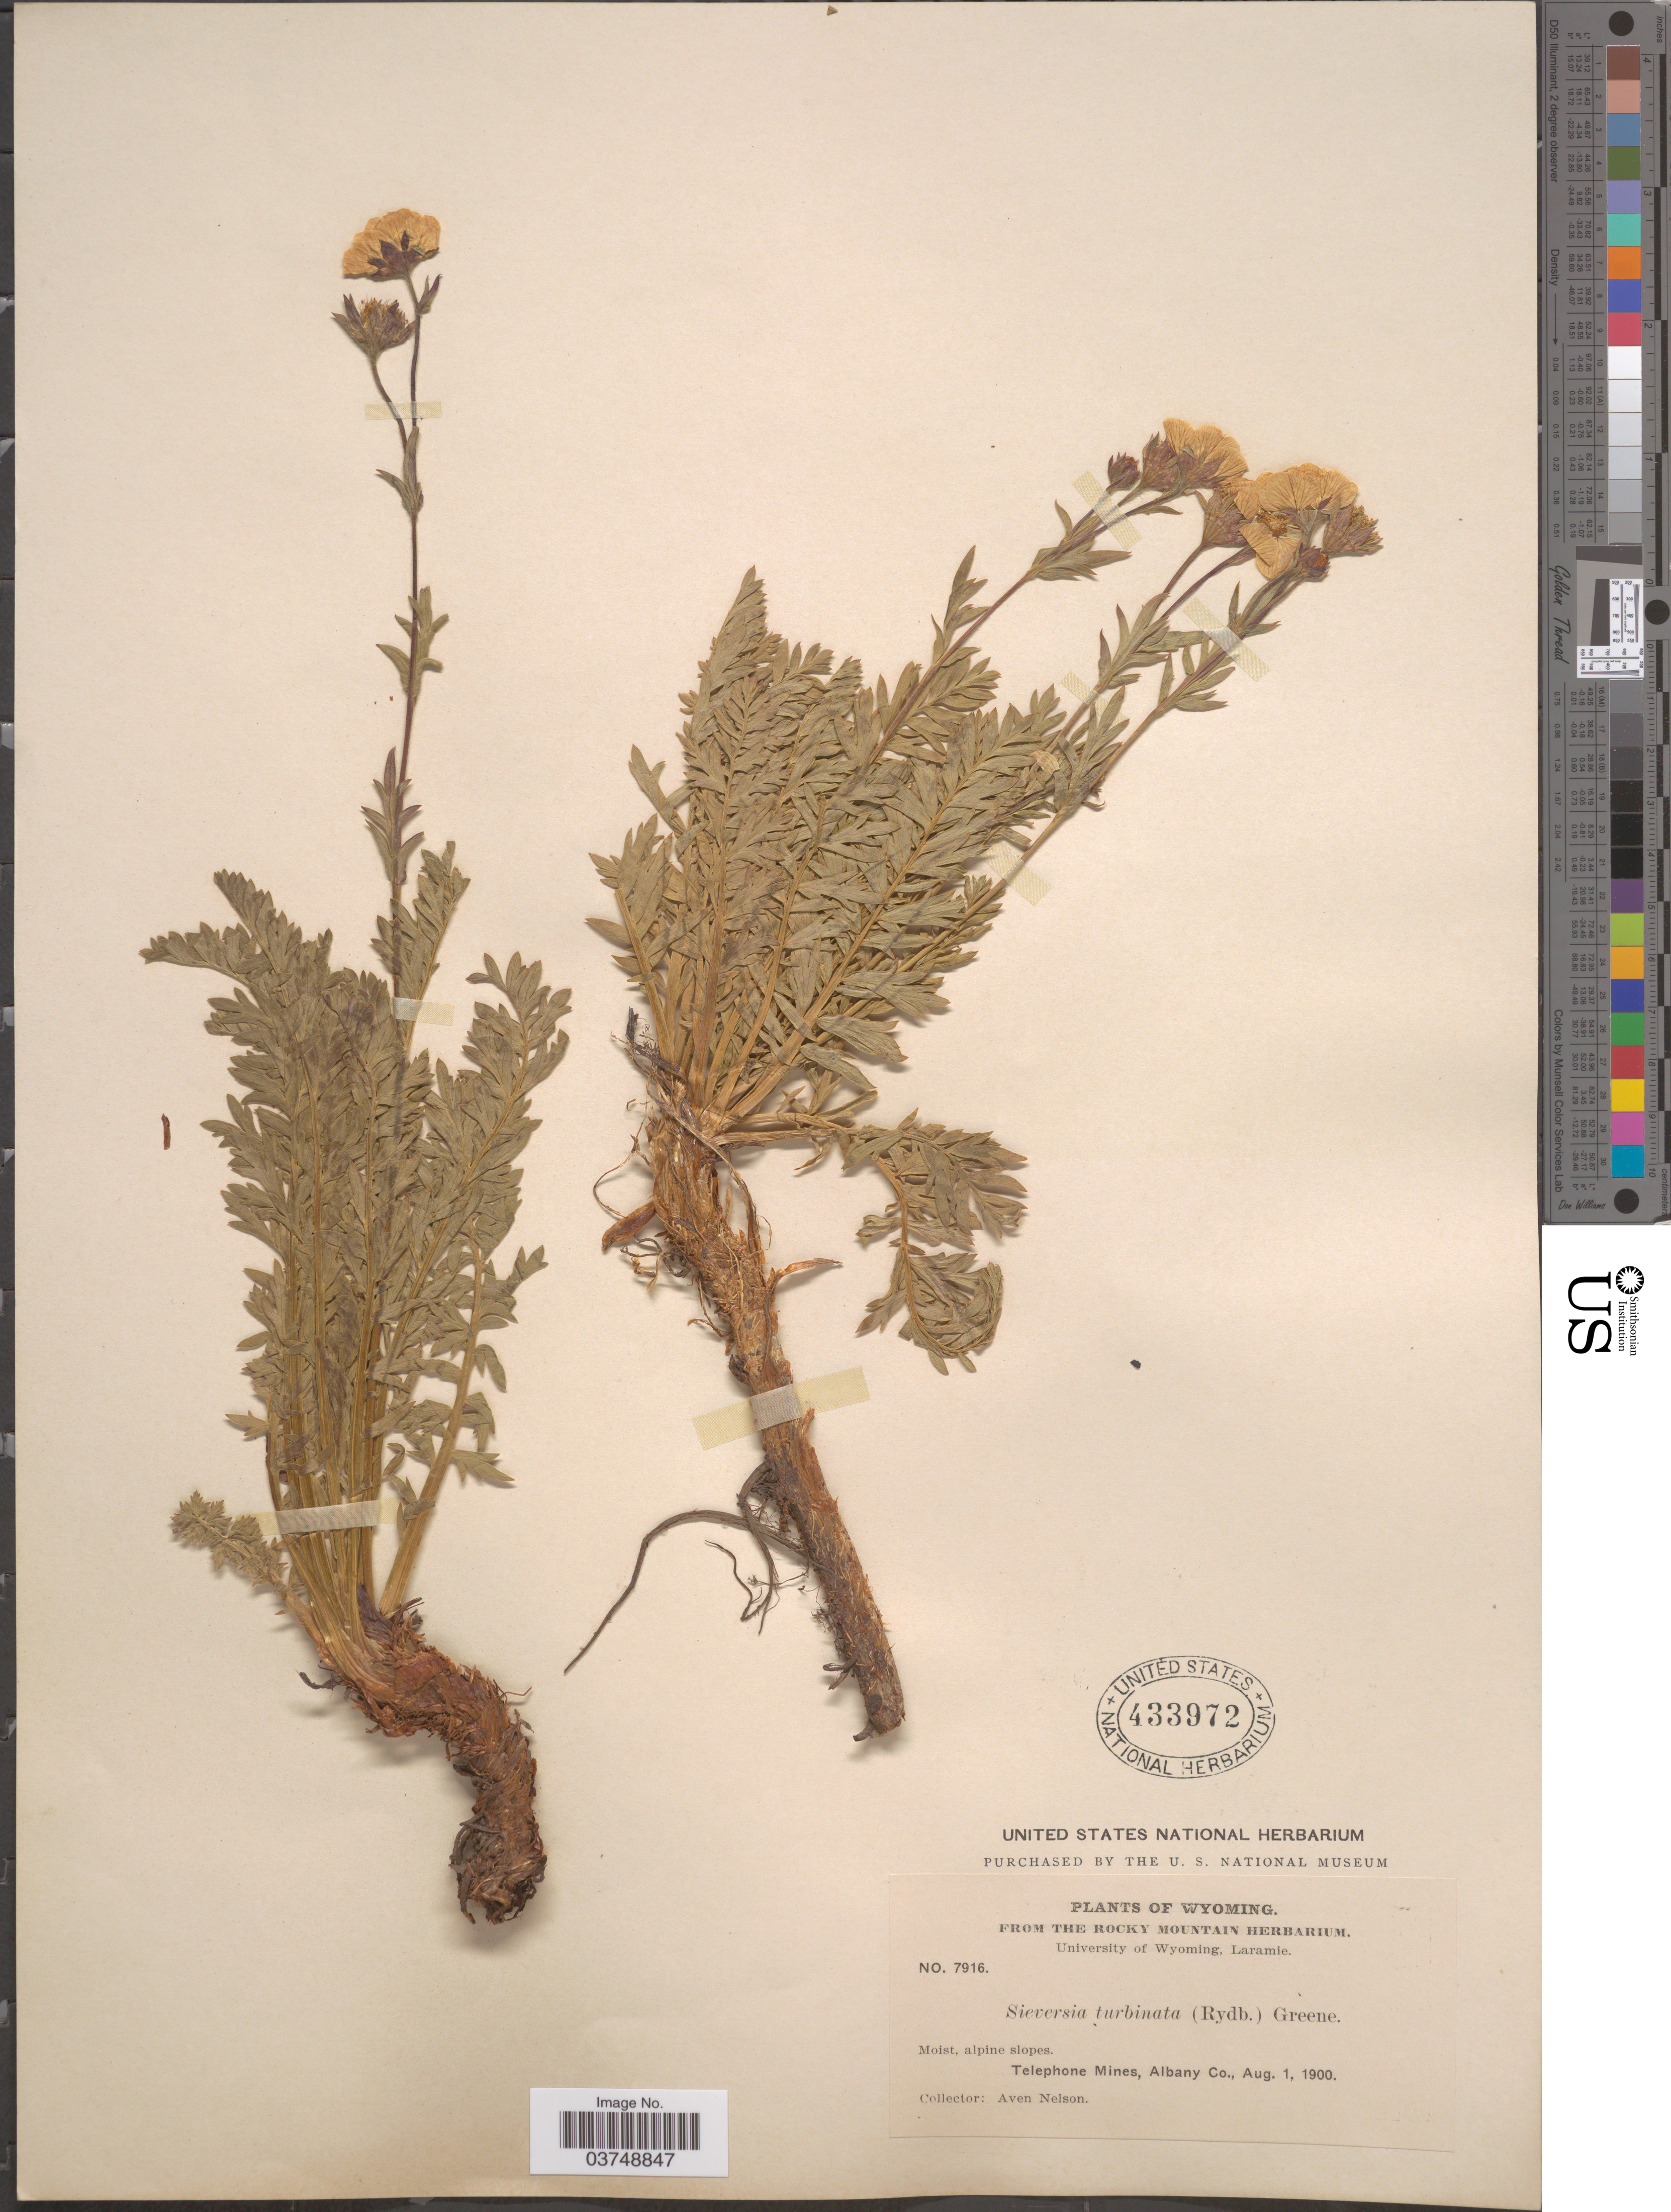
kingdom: Plantae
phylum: Tracheophyta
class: Magnoliopsida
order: Rosales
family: Rosaceae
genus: Geum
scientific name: Geum rossii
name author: (R. Br.) Ser.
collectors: A. Nelson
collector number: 7916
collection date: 1900-08-01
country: United States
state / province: Wyoming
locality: Telephone Mines, Albany Co.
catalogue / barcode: US 433972